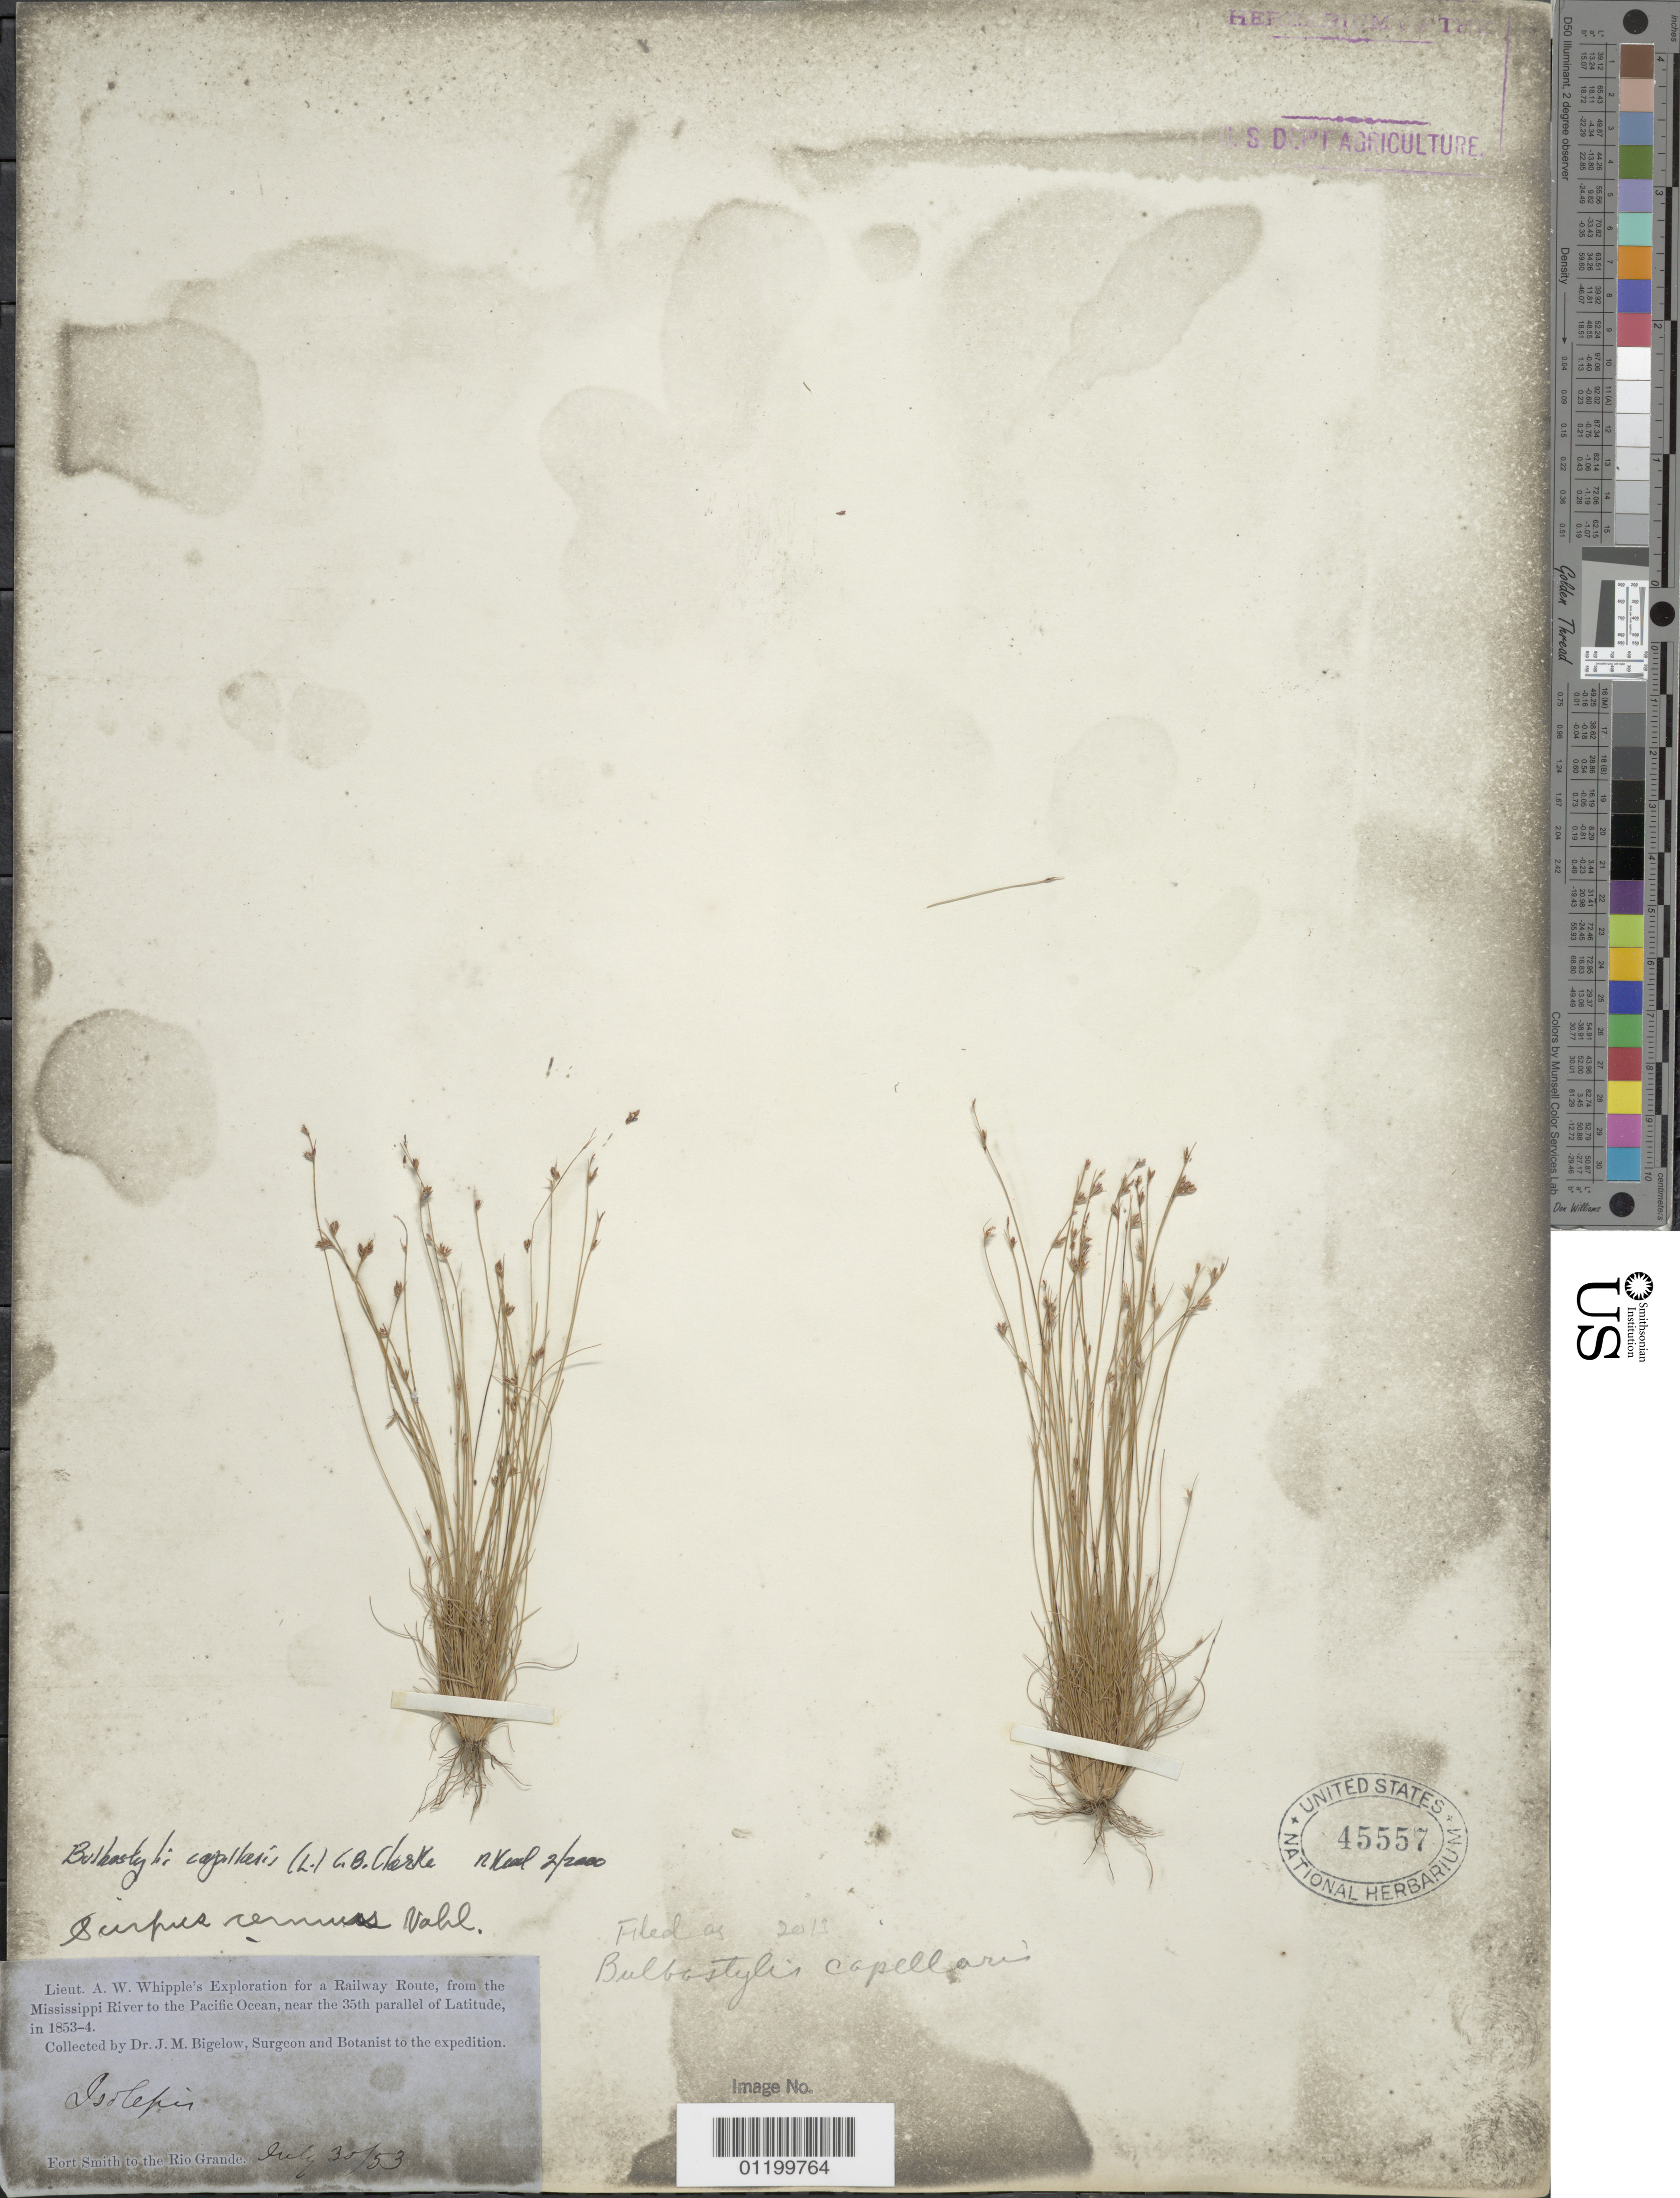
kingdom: Plantae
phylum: Tracheophyta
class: Liliopsida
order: Poales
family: Cyperaceae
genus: Bulbostylis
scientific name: Bulbostylis capillaris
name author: (L.) Kunth ex C.B. Clarke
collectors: J. M. Bigelow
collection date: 1853-07-30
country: United States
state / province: Oklahoma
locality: Fort Smith to the Rio Grande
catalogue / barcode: US 45557